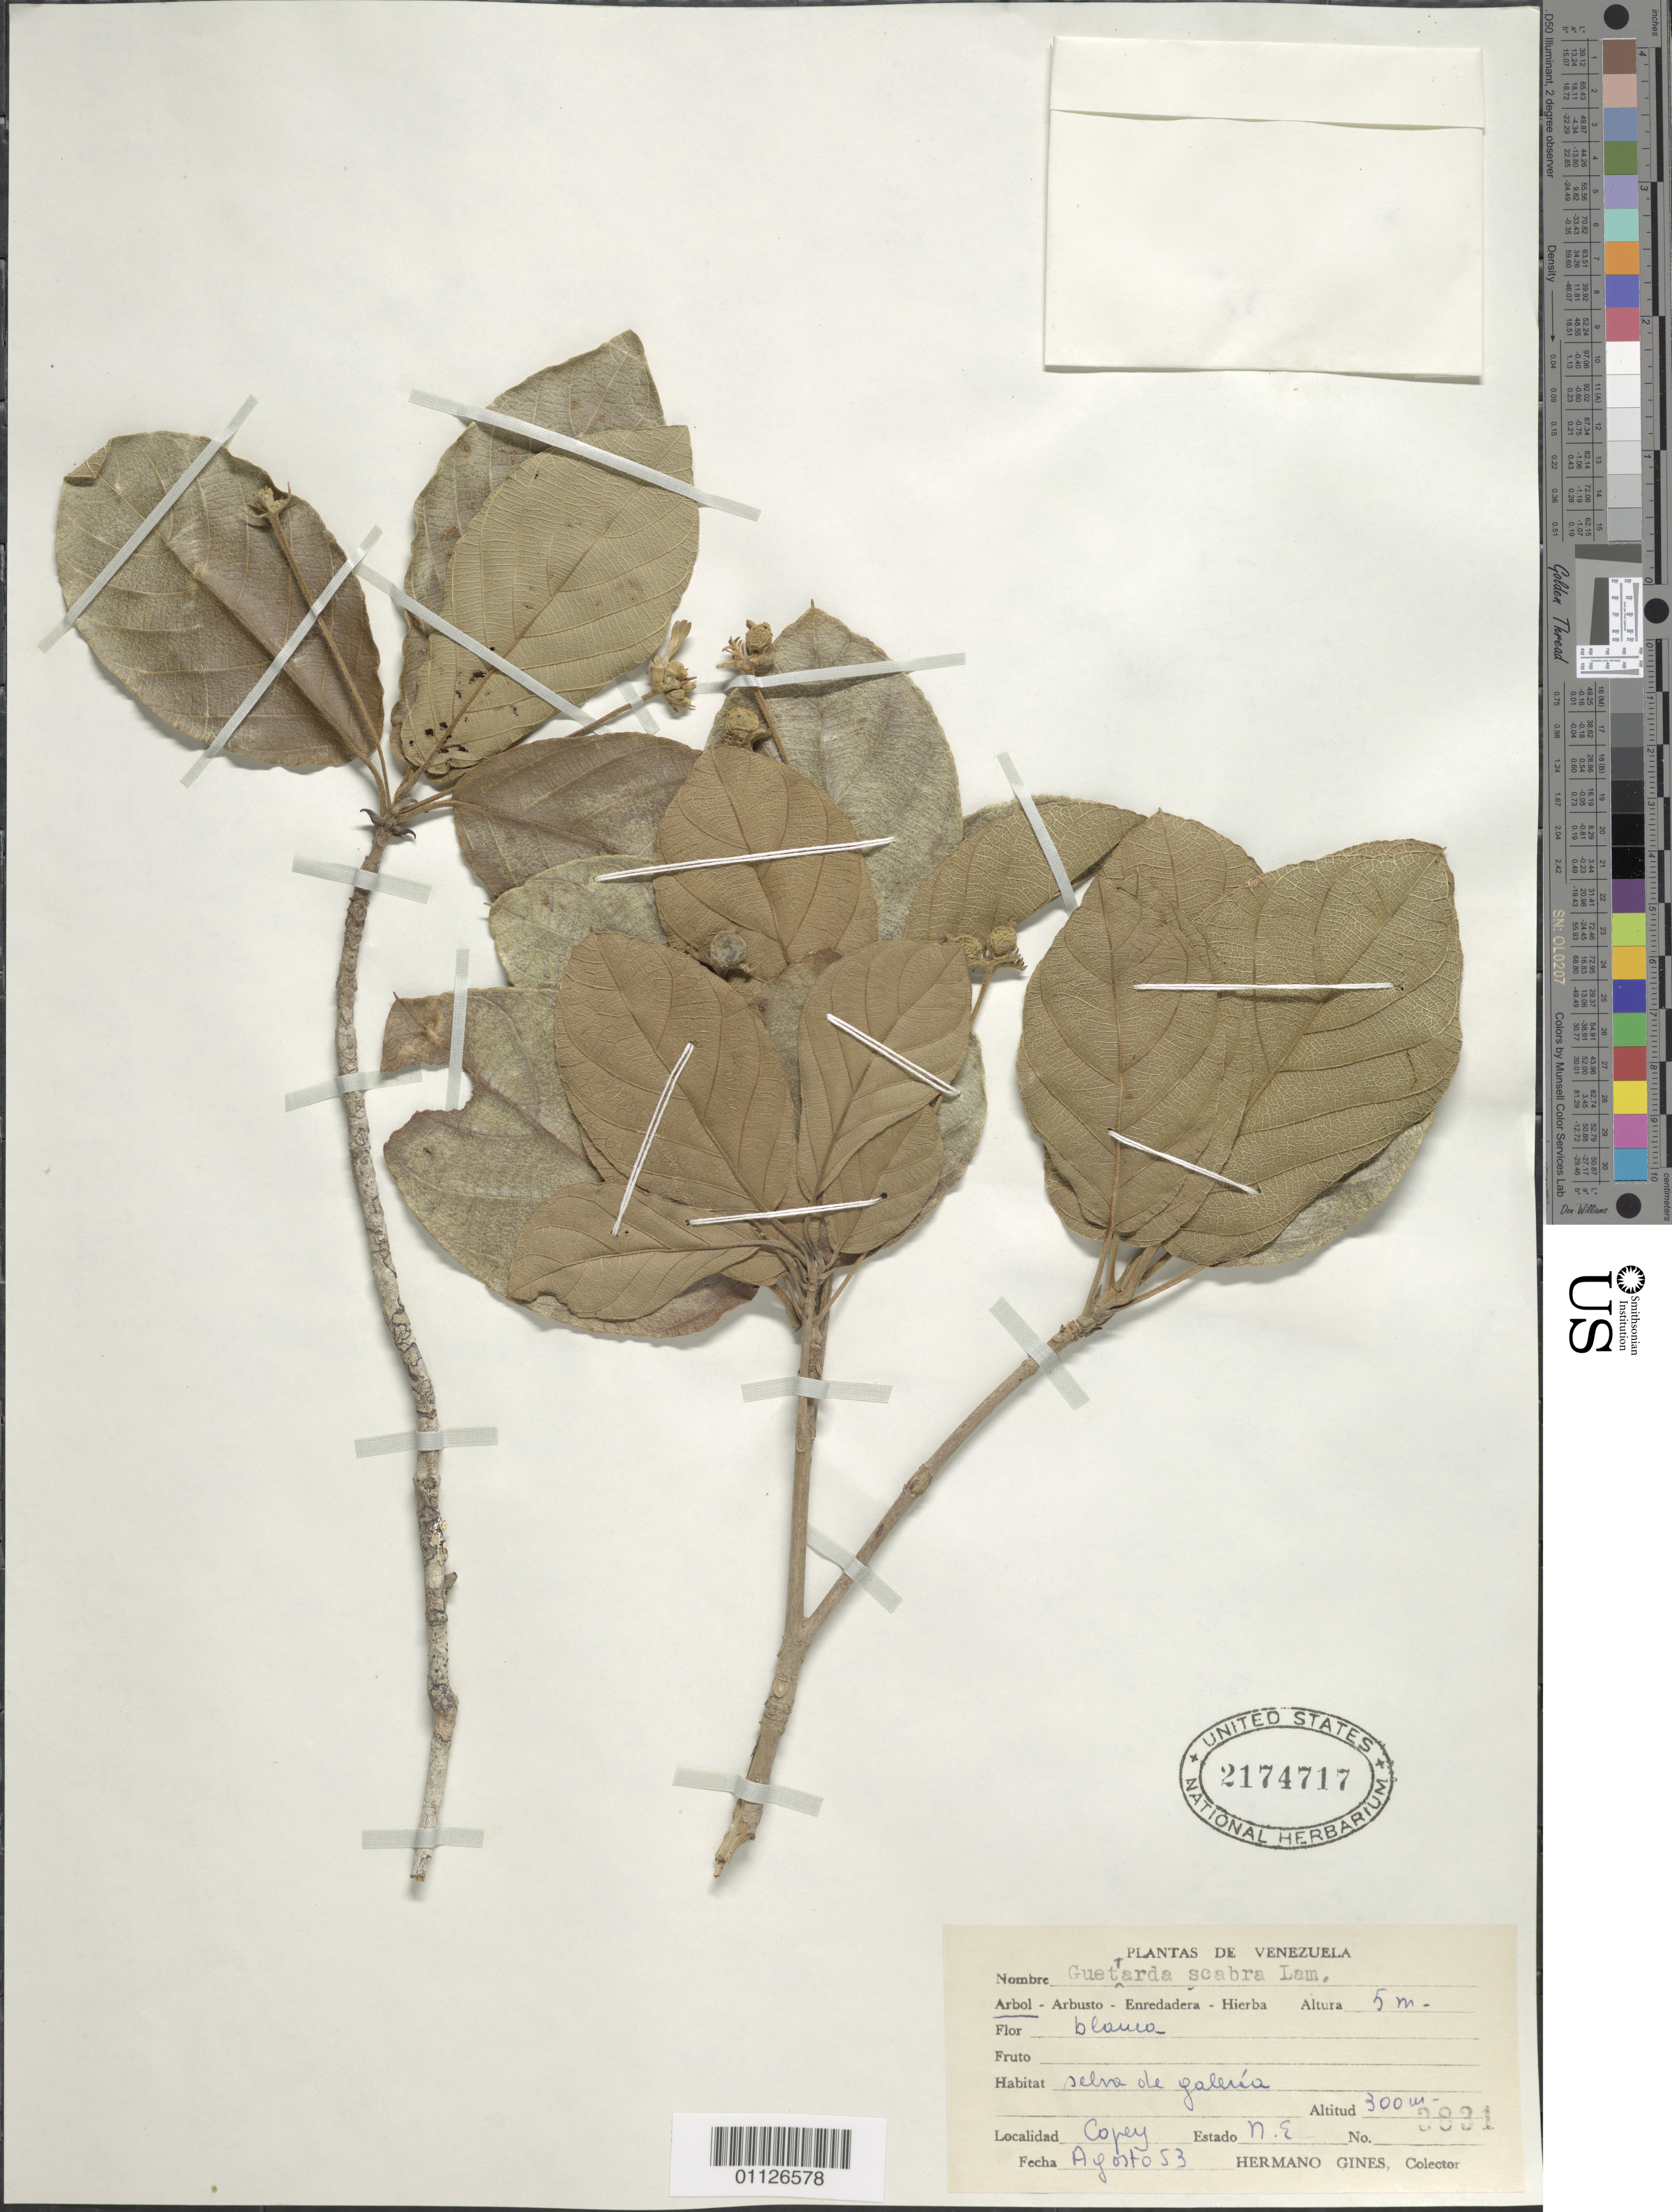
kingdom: Plantae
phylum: Tracheophyta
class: Magnoliopsida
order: Gentianales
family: Rubiaceae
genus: Guettarda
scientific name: Guettarda scabra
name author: (L.) Vent.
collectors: Bro. Gines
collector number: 3831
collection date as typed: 01 Aug 1953 to 31 Aug 1953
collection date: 1953-08-01/1953-08-31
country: Venezuela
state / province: Nueva Esparta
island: Margarita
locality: Copey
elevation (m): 300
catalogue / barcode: US 2174717